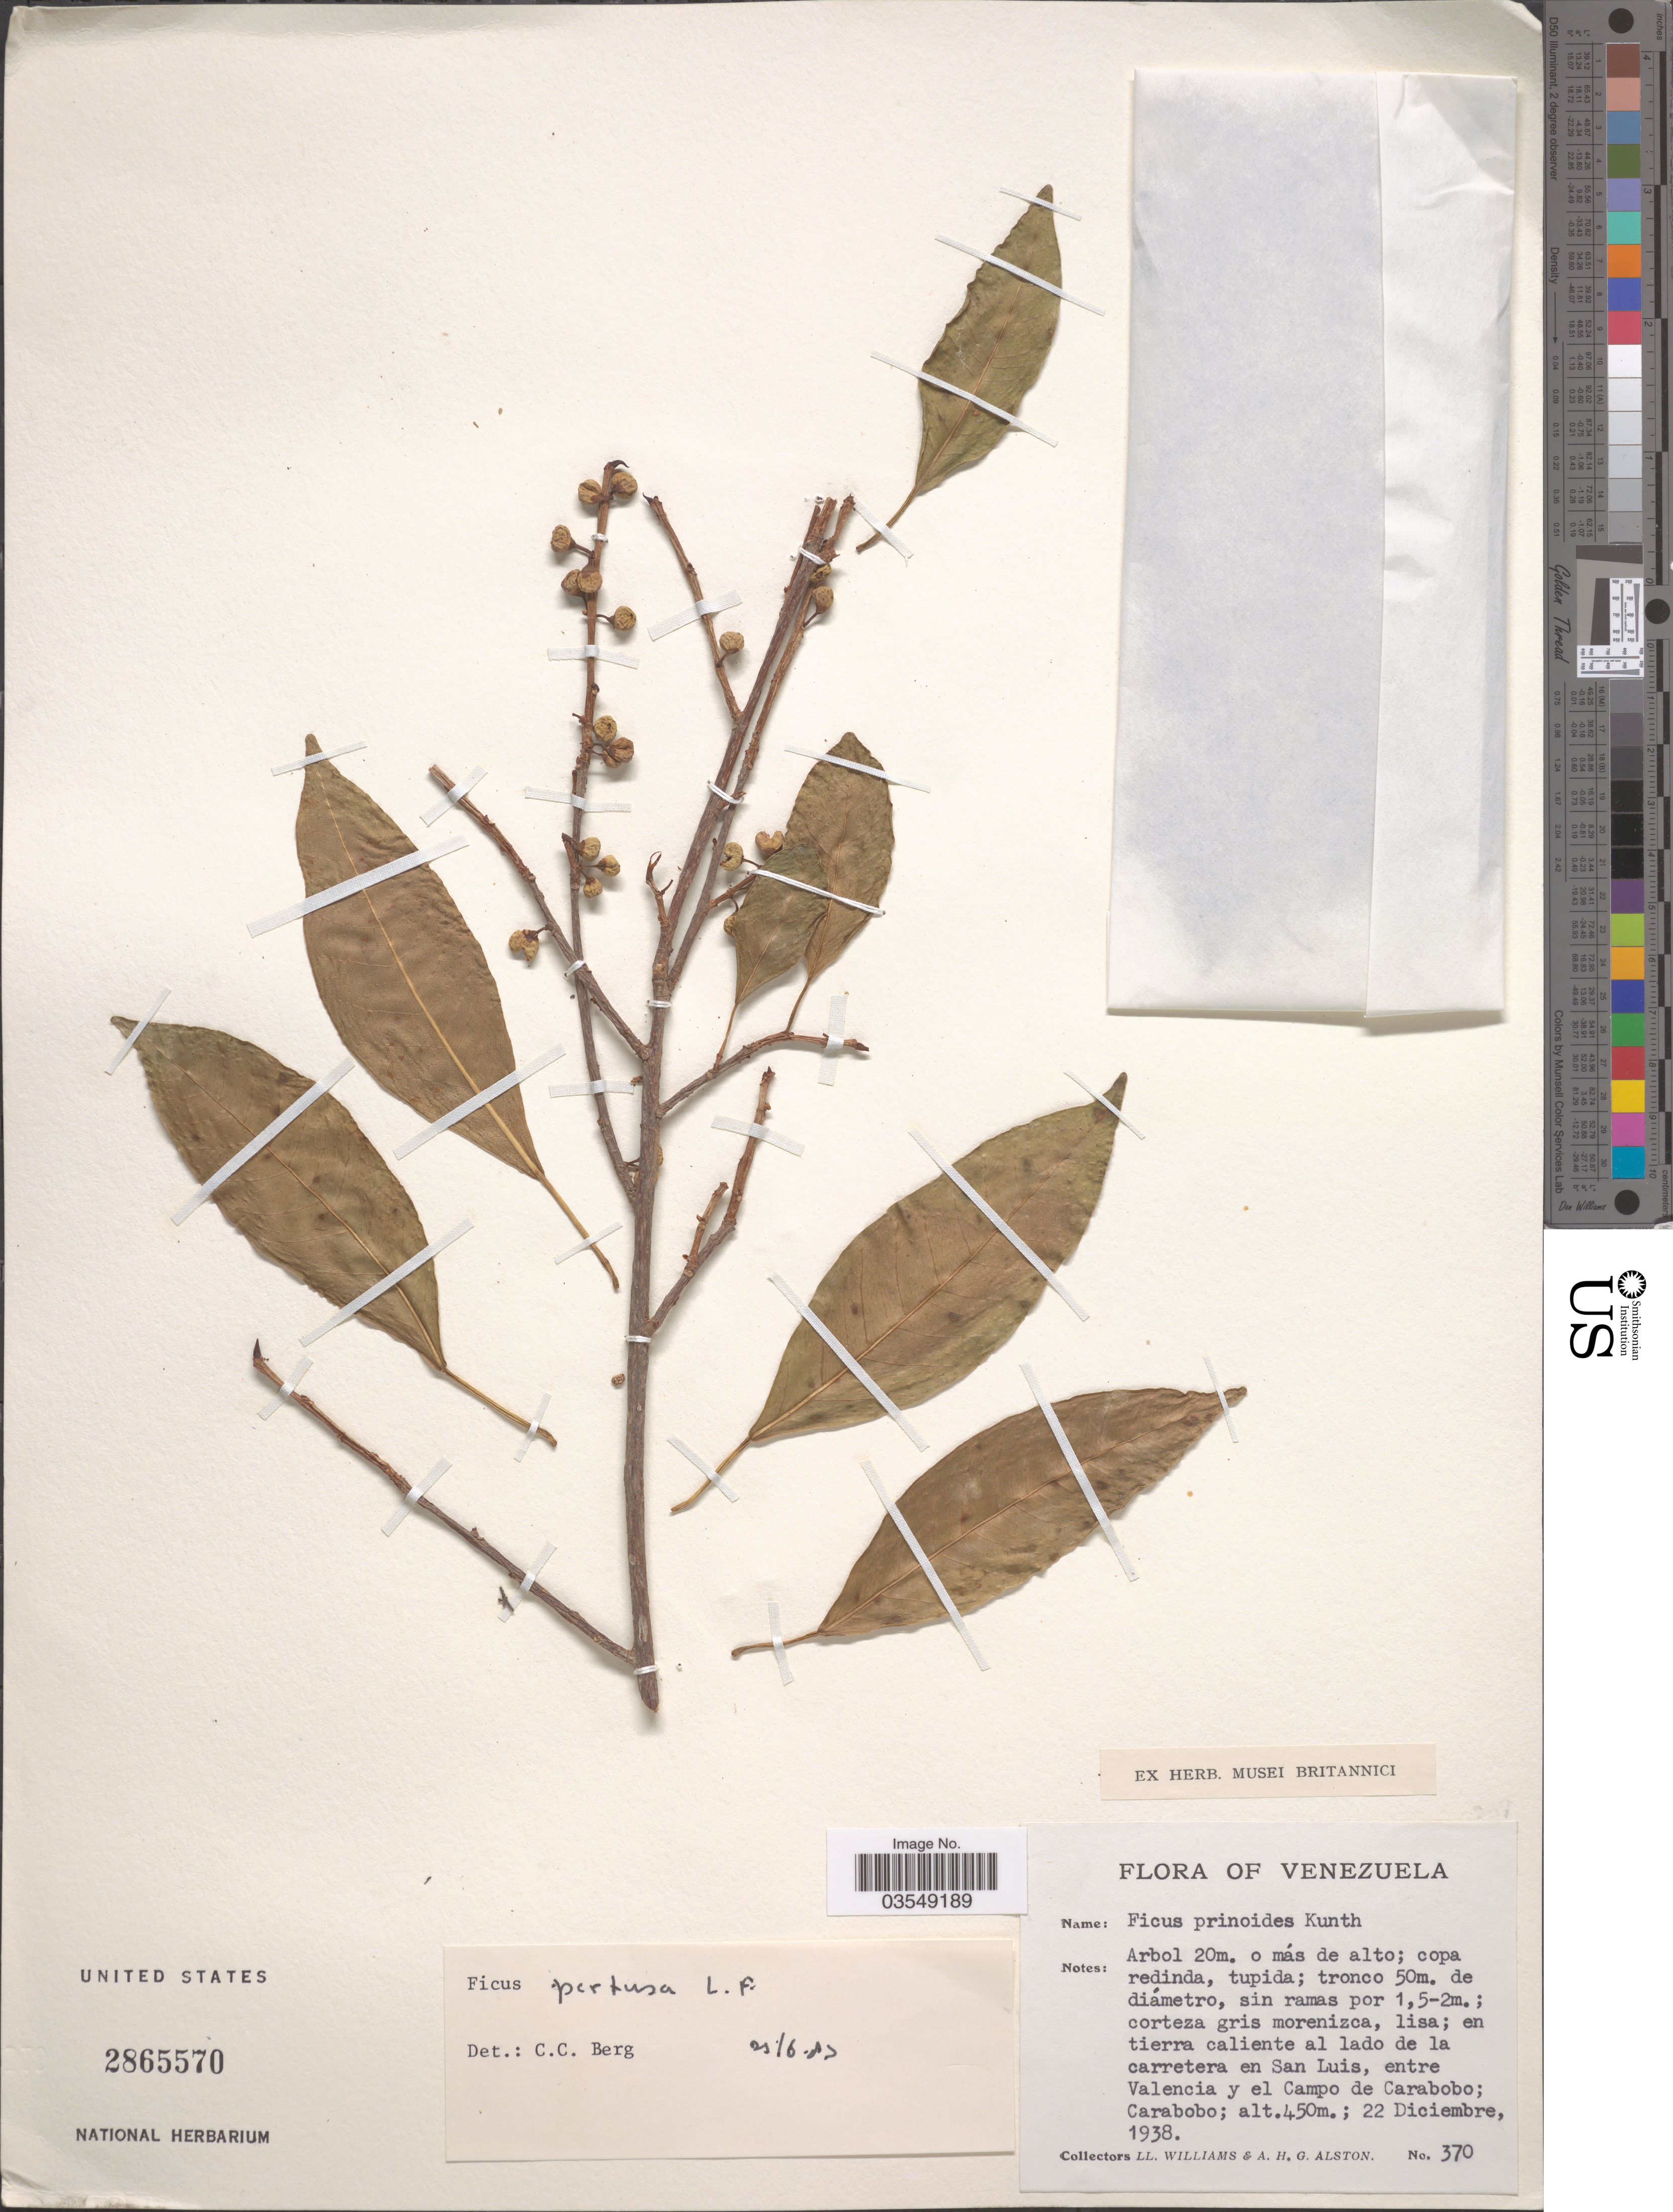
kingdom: Plantae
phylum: Tracheophyta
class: Magnoliopsida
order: Rosales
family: Moraceae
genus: Ficus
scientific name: Ficus pertusa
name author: L. f.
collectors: Ll. Williams & A. H. Alston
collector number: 370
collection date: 1938-12-22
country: Venezuela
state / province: Carabobo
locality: En tierra caliente al lado de la carretera en San Luis, entre Valencia y el Campo de Carabobo.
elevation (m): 450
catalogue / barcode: US 2865570